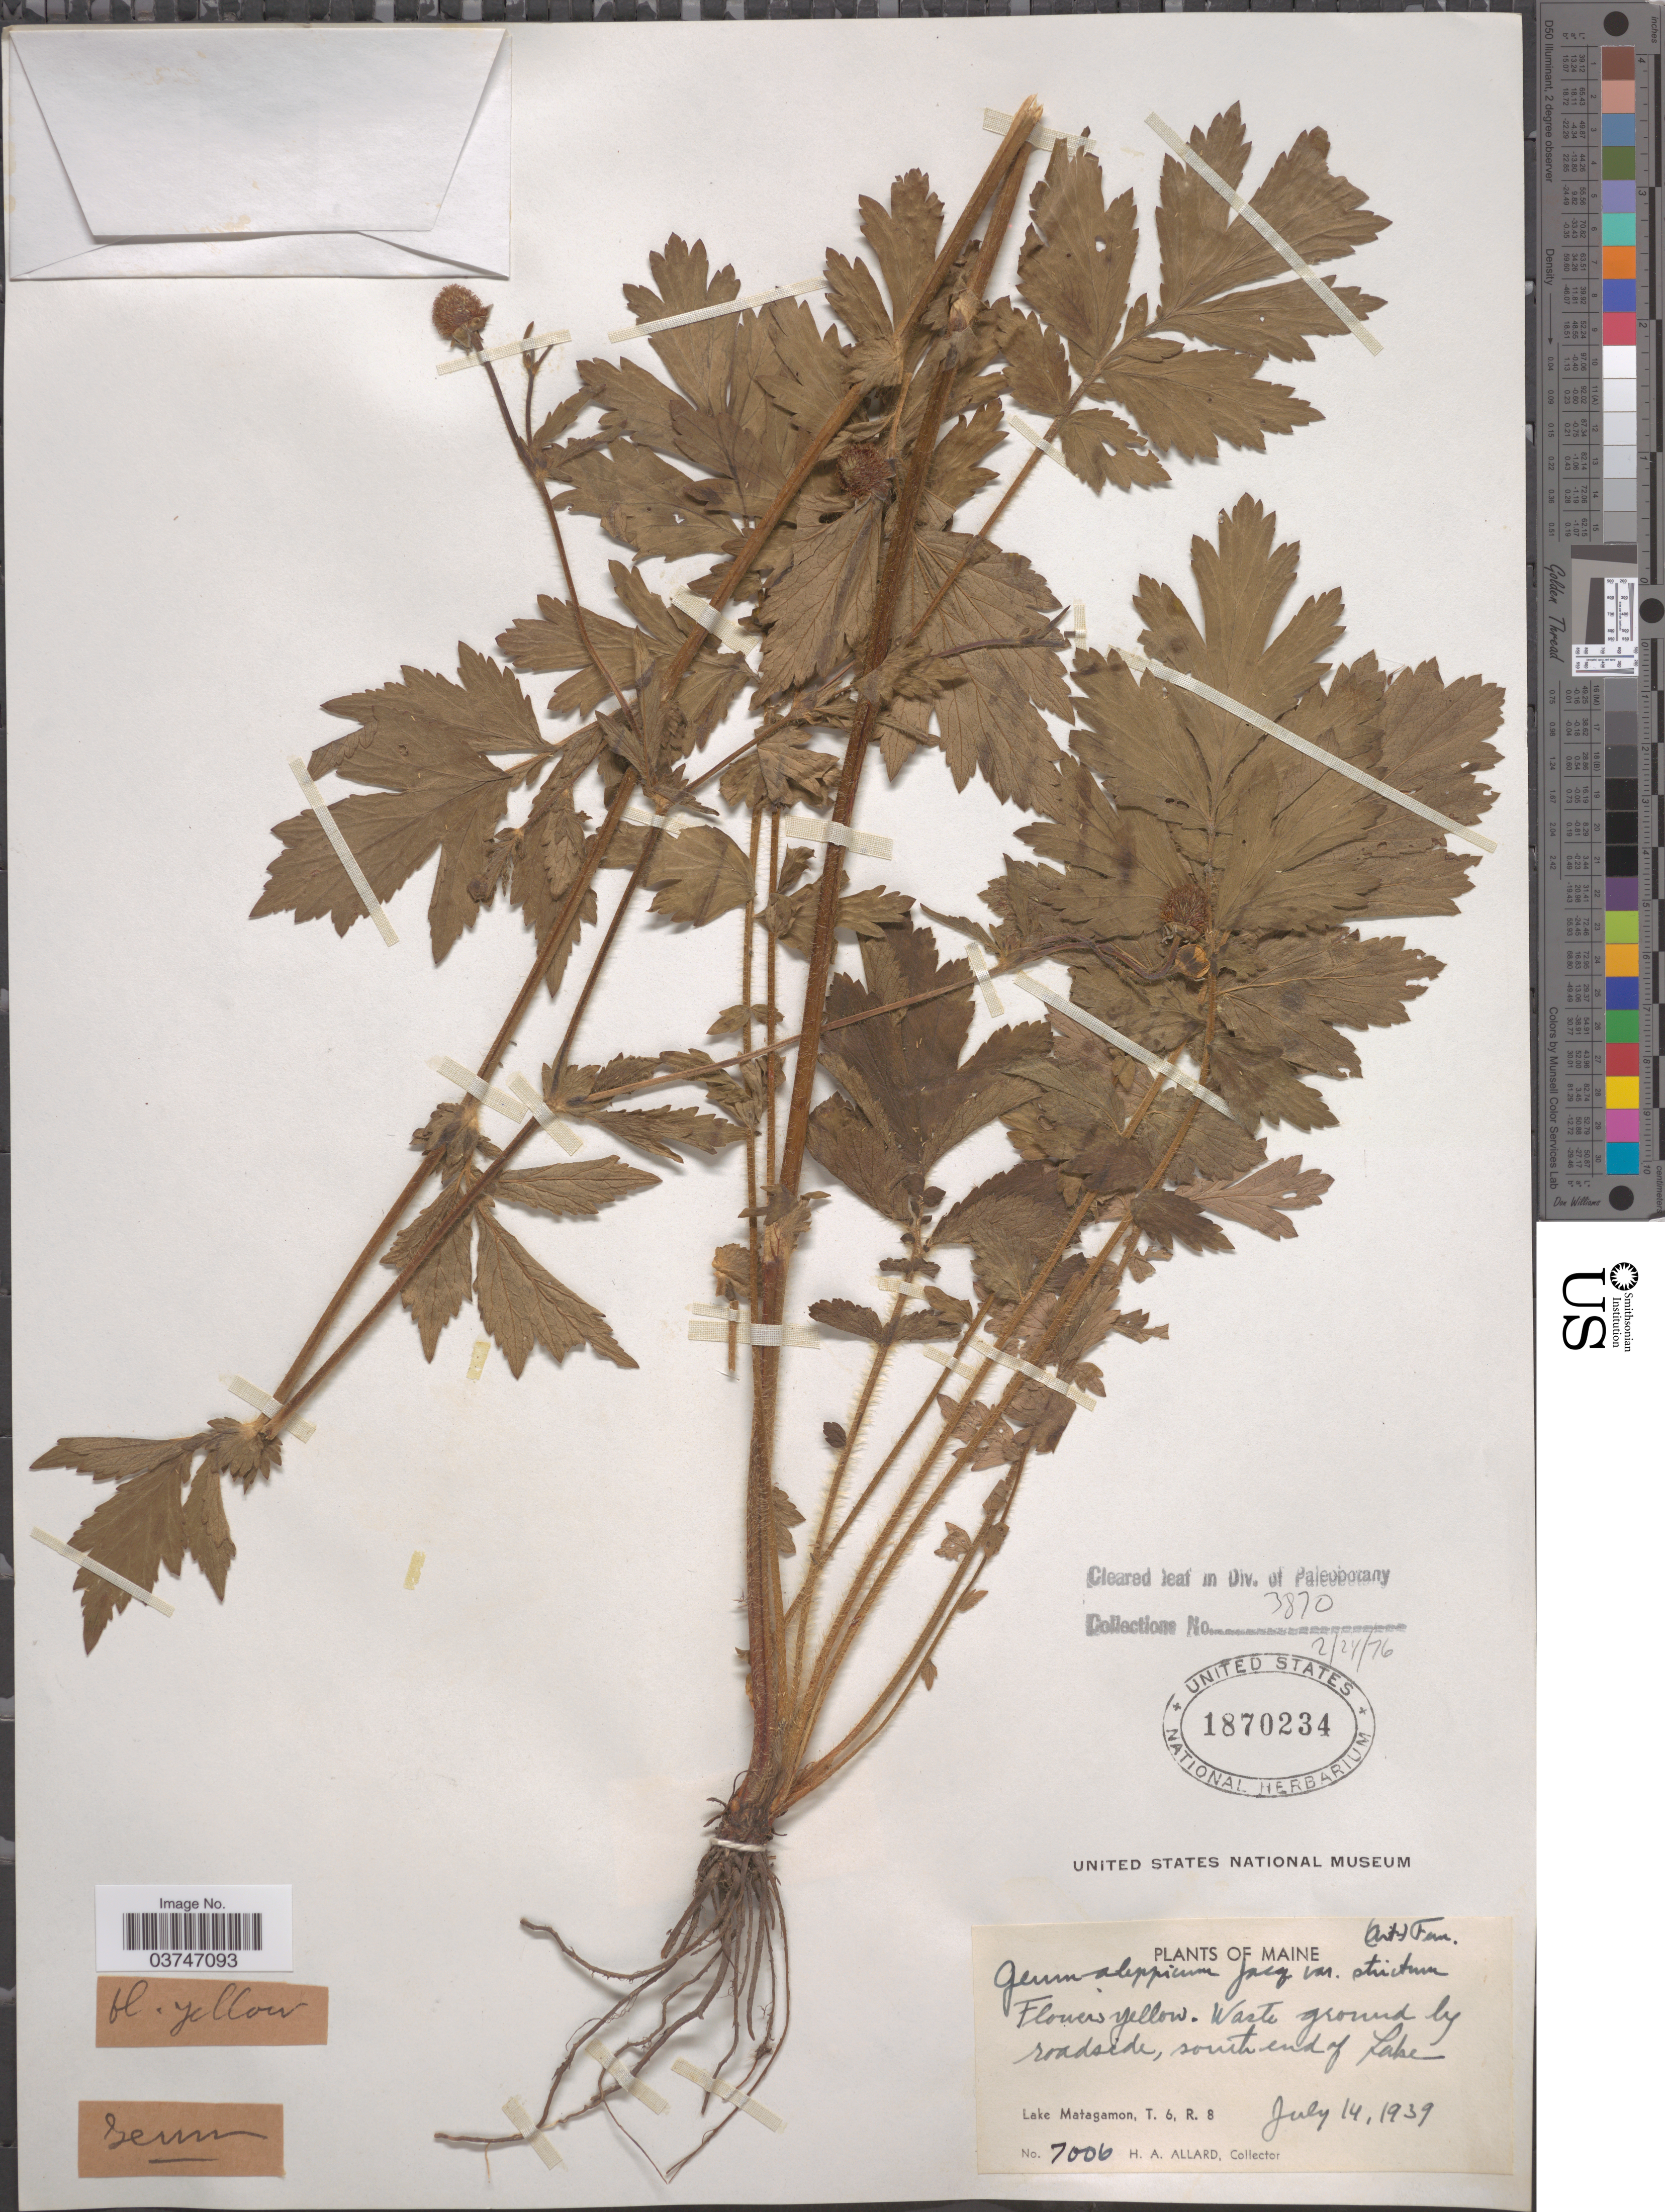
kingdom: Plantae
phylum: Tracheophyta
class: Magnoliopsida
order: Rosales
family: Rosaceae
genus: Geum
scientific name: Geum aleppicum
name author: Jacq.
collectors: H. A. Allard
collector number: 7006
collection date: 1939-07-14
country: United States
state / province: Maine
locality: Waste ground by roadside, south end of Lake. Lake Matagamon, T. 6, R. 8.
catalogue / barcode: US 1870234